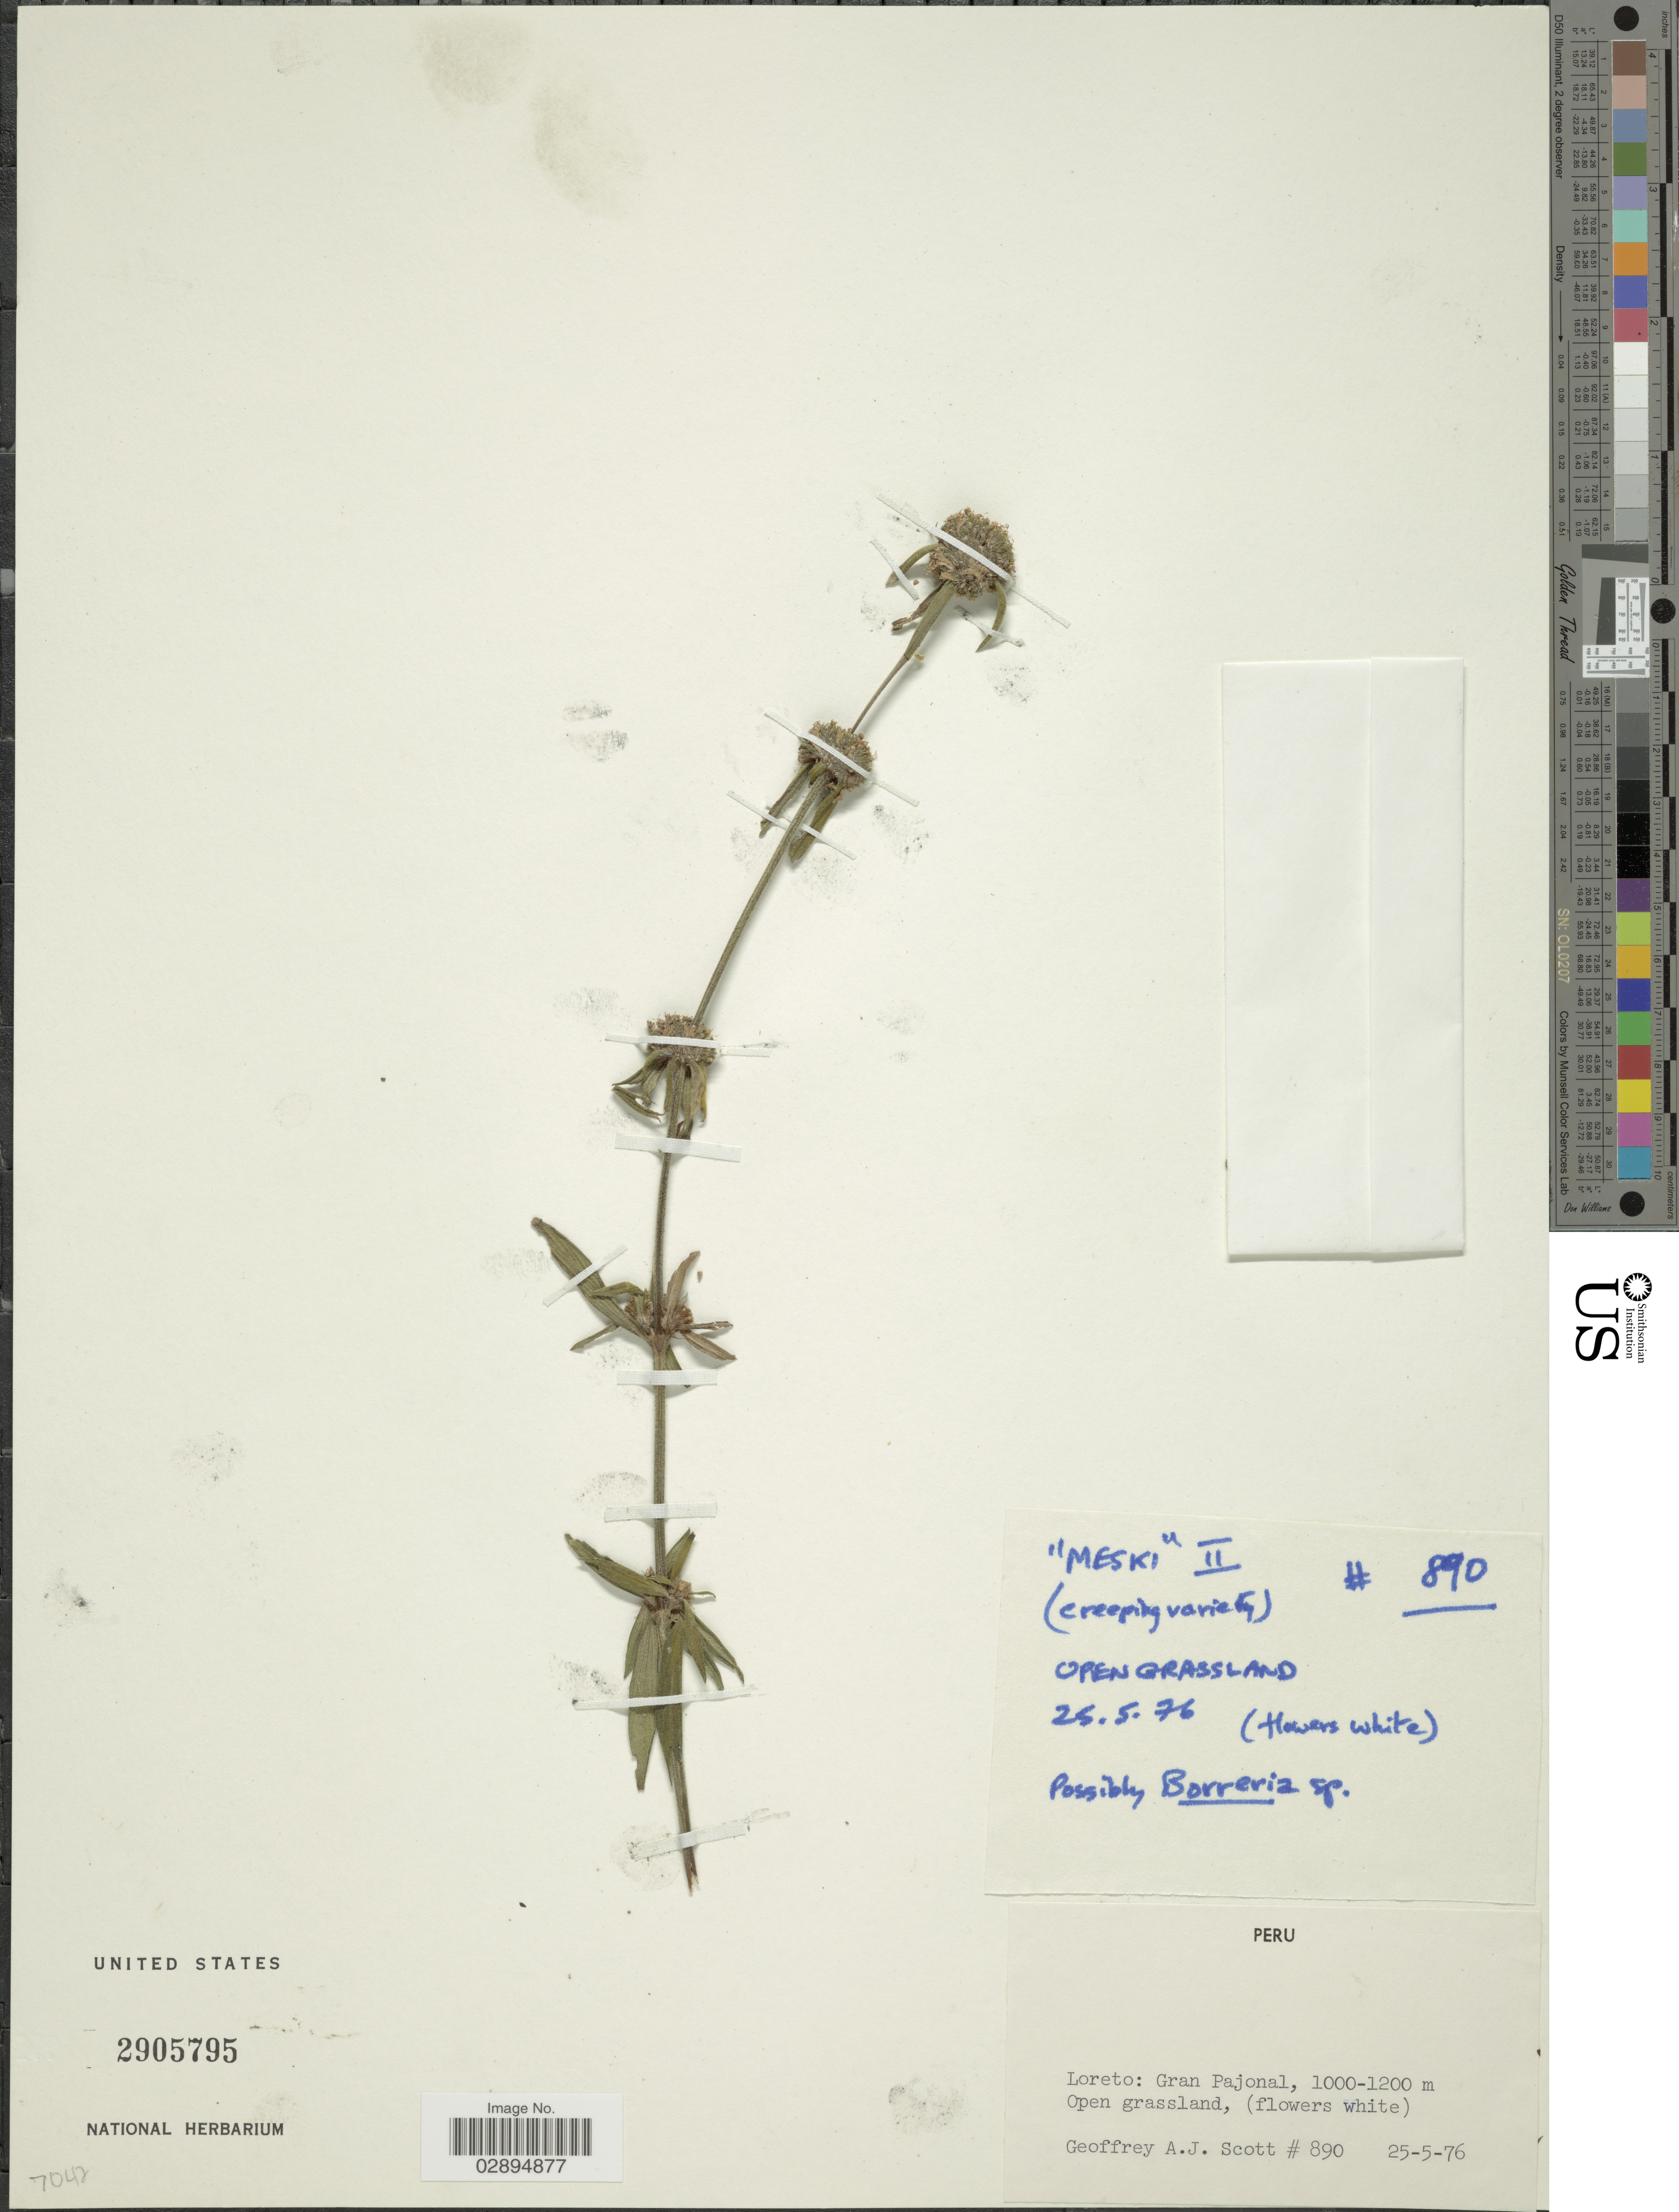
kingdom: Plantae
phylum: Tracheophyta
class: Magnoliopsida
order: Gentianales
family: Rubiaceae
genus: Borreria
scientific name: Borreria sp.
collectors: G. Scott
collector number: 890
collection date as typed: Transcribed d/m/y: 25/5/76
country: Peru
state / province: Loreto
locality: Gran Pajonal, open grassland.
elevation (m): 1000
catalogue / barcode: US 2905795